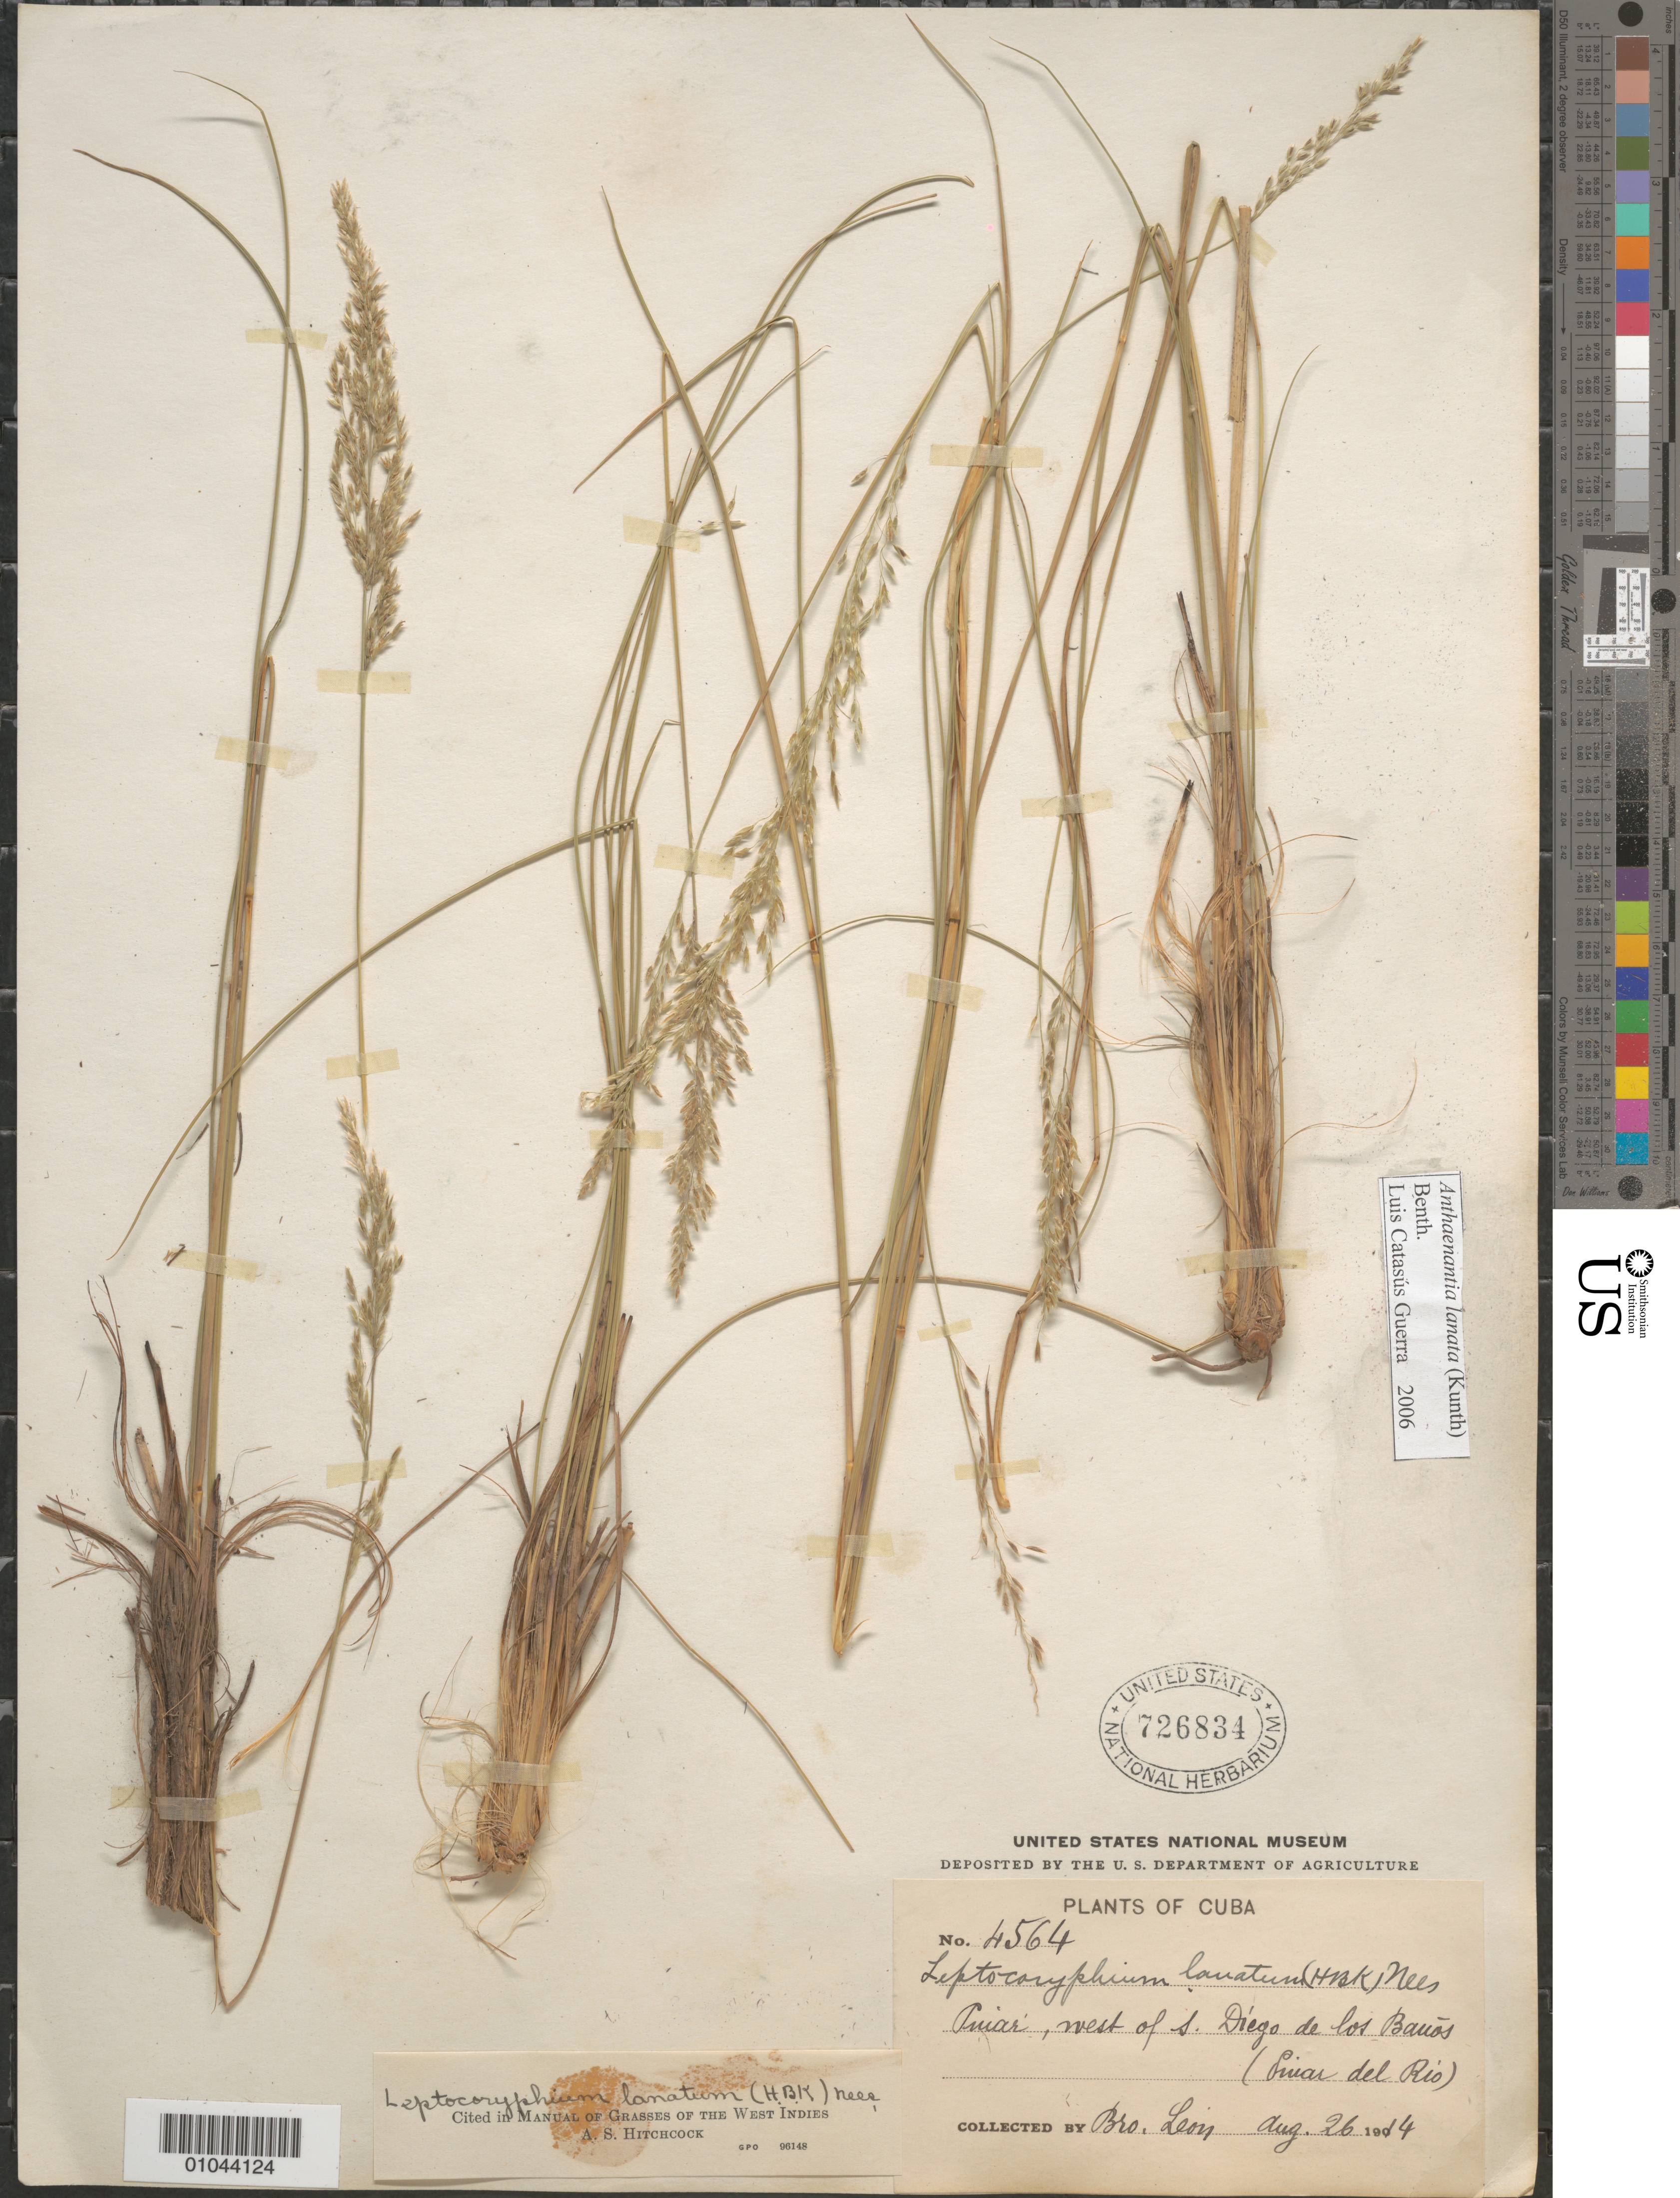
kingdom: Plantae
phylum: Tracheophyta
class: Liliopsida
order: Poales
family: Poaceae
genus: Leptocoryphium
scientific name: Leptocoryphium lanatum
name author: (Kunth) Nees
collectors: Bro. León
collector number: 4564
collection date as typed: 26 Aug 1914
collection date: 1914-08-26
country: Cuba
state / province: Pinar del Rio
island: Cuba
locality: West of San Diego de los Banos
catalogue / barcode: US 726834